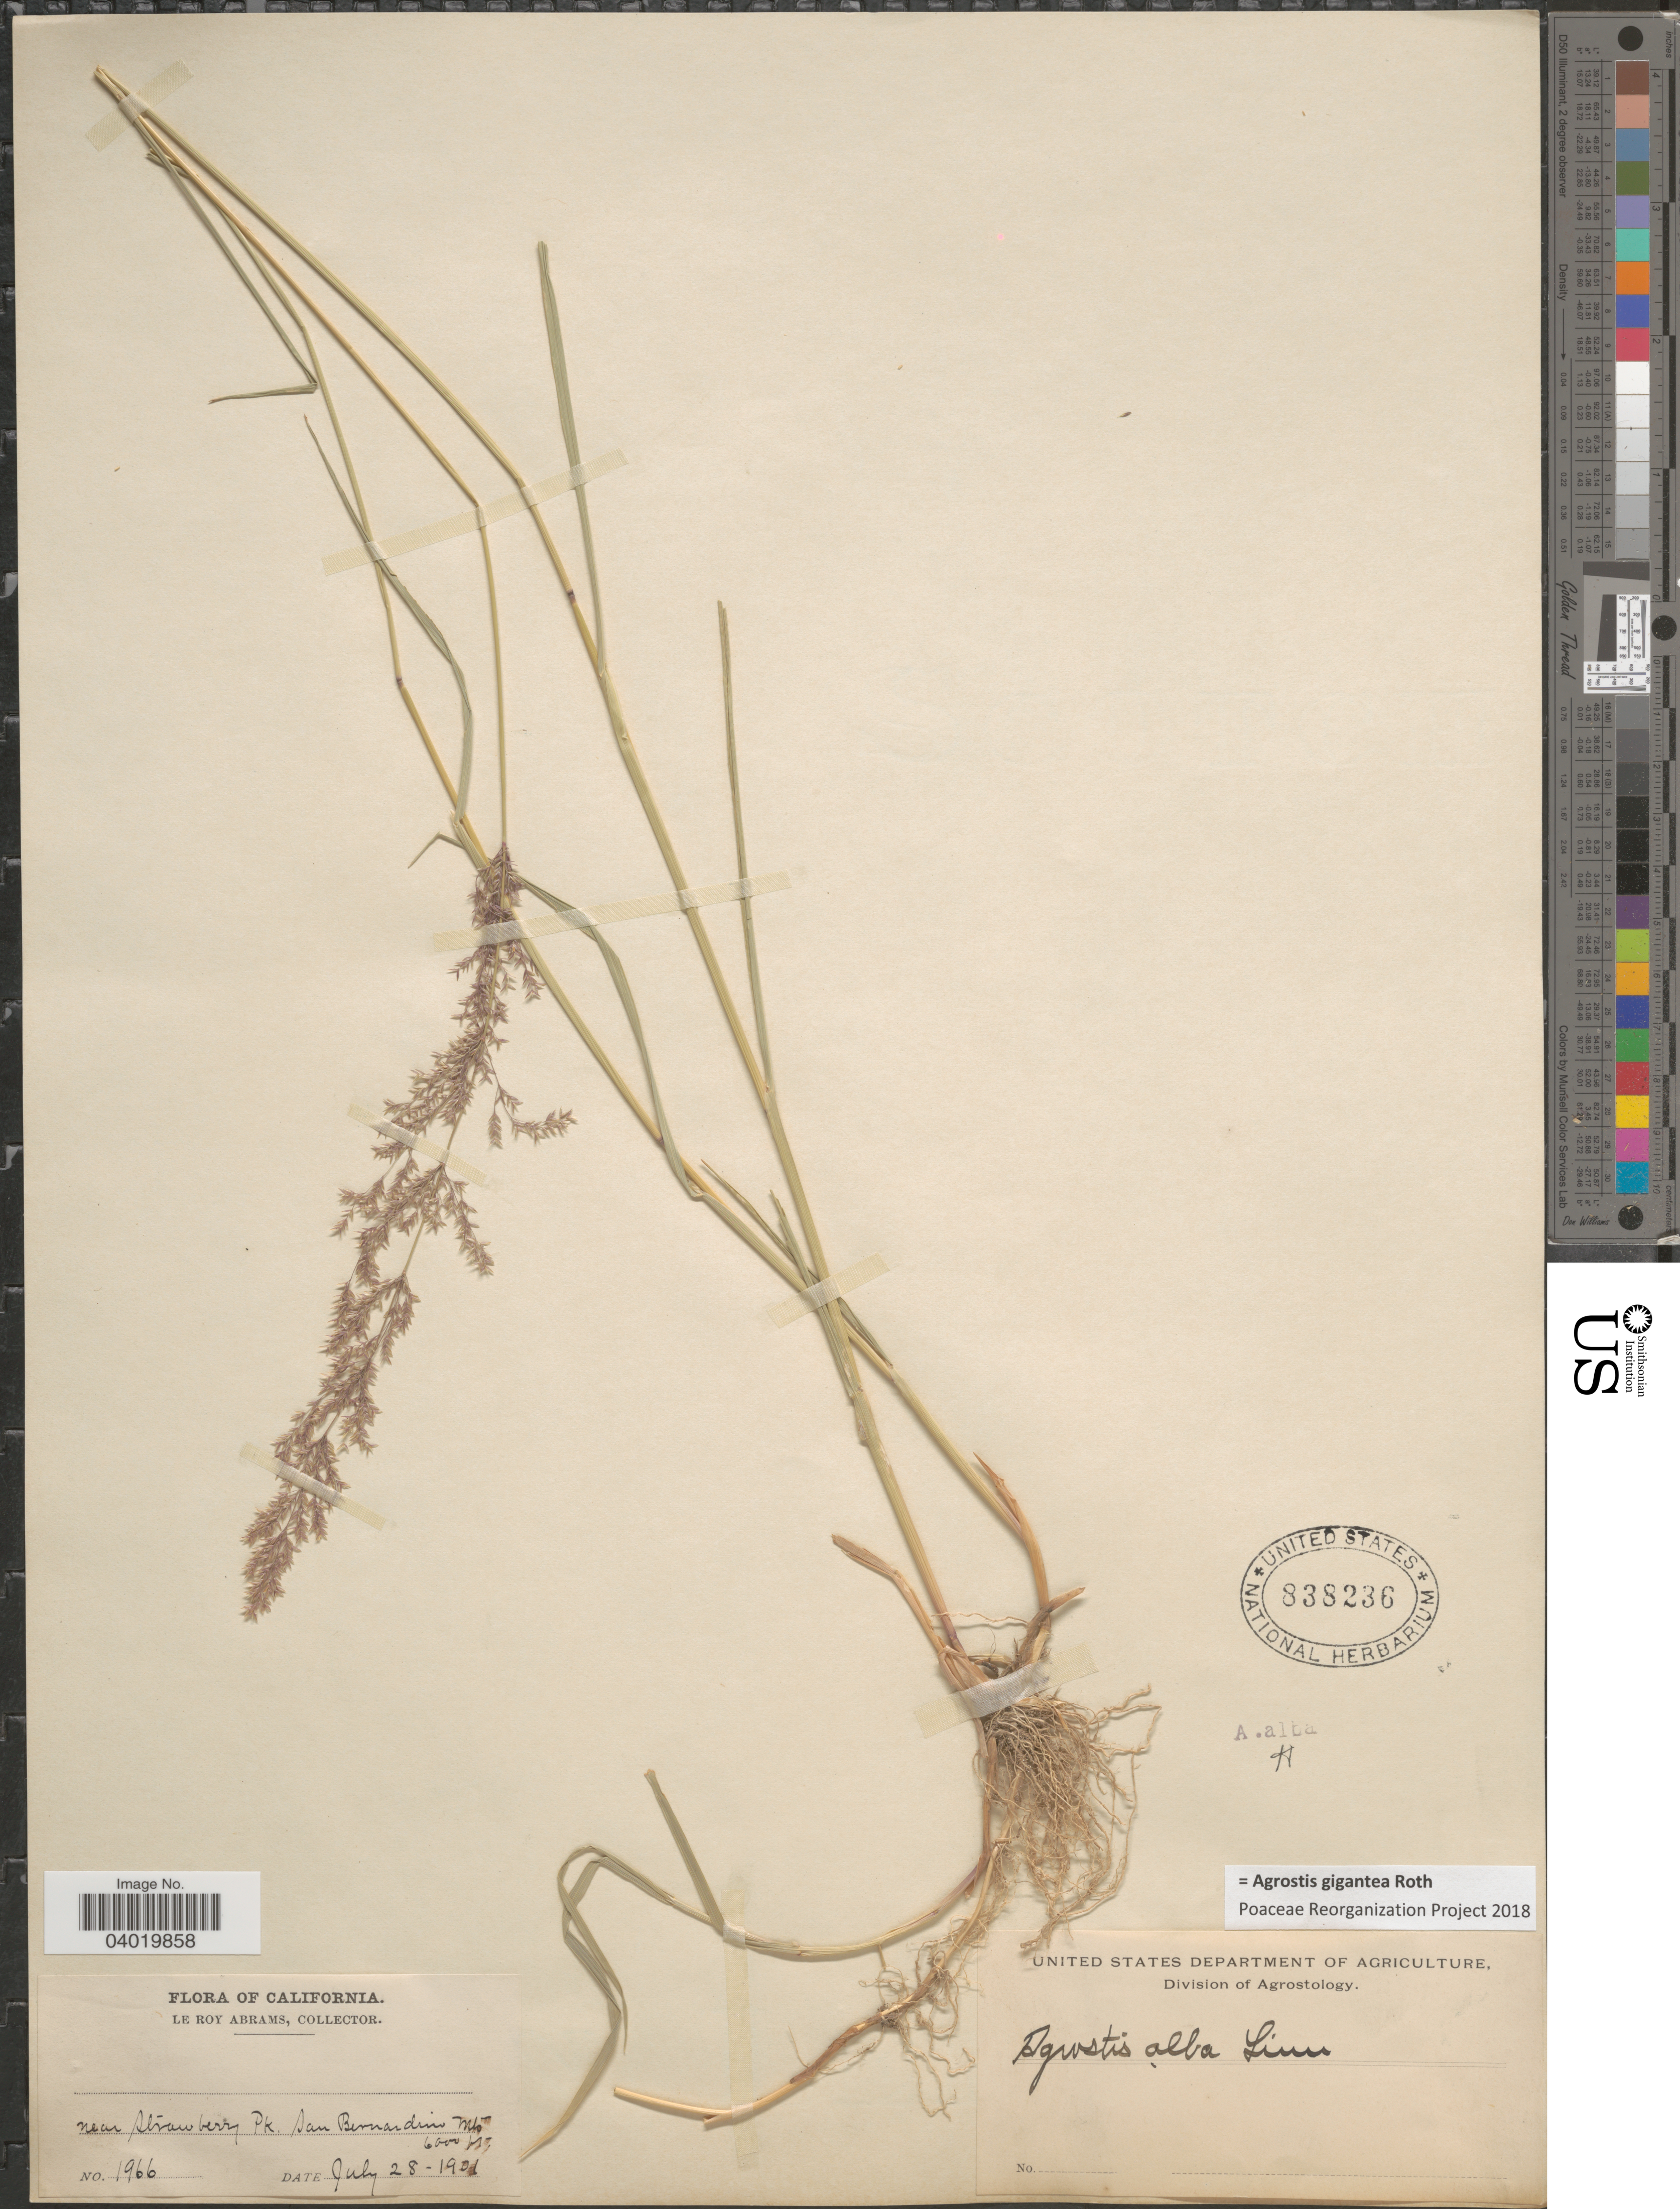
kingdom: Plantae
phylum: Tracheophyta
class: Liliopsida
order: Poales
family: Poaceae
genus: Agrostis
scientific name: Agrostis gigantea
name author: Roth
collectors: L. Abrams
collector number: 1966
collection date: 1901-07-28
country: United States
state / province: California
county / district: San Bernardino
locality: Near Strawberry Pk. San Bernardino Mts.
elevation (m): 1829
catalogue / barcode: US 838236